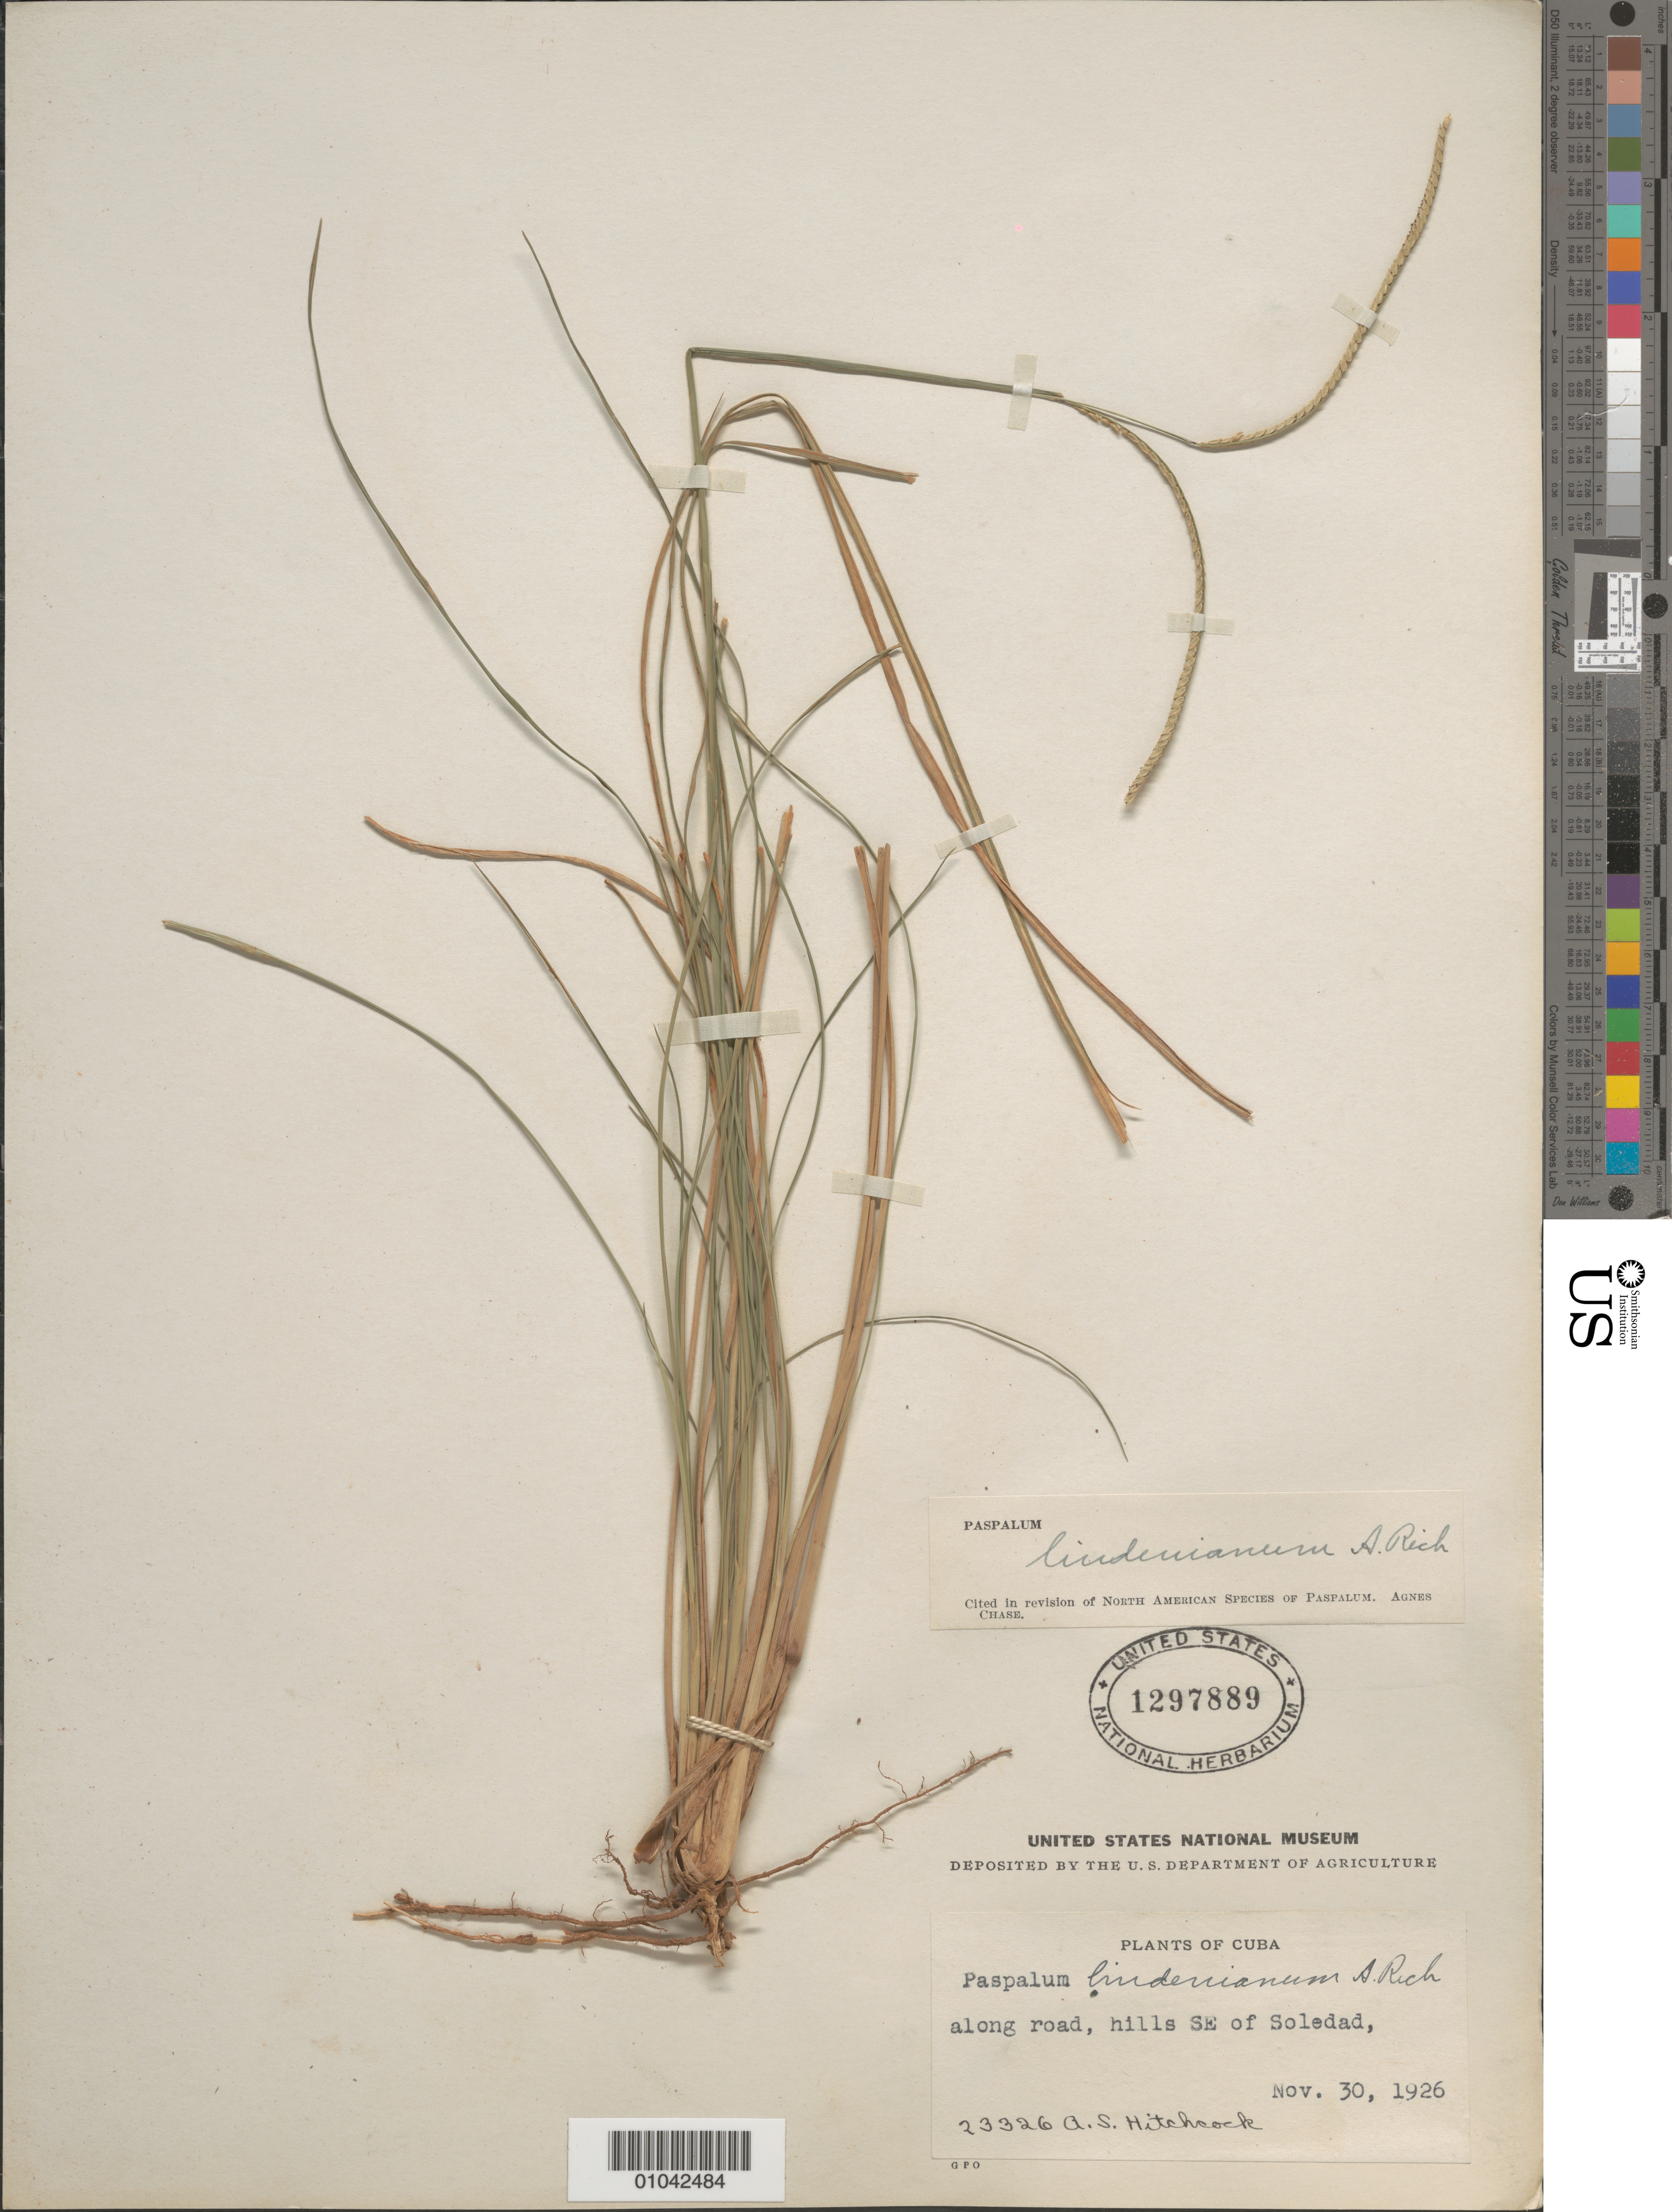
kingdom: Plantae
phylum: Tracheophyta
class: Liliopsida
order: Poales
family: Poaceae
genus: Paspalum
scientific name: Paspalum lindenianum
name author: A. Rich.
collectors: A. S. Hitchcock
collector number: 23326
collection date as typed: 30 Nov 1926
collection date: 1926-11-30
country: Cuba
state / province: Cienfuegos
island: Cuba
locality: Hills SE of Soledad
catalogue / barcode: US 1297889